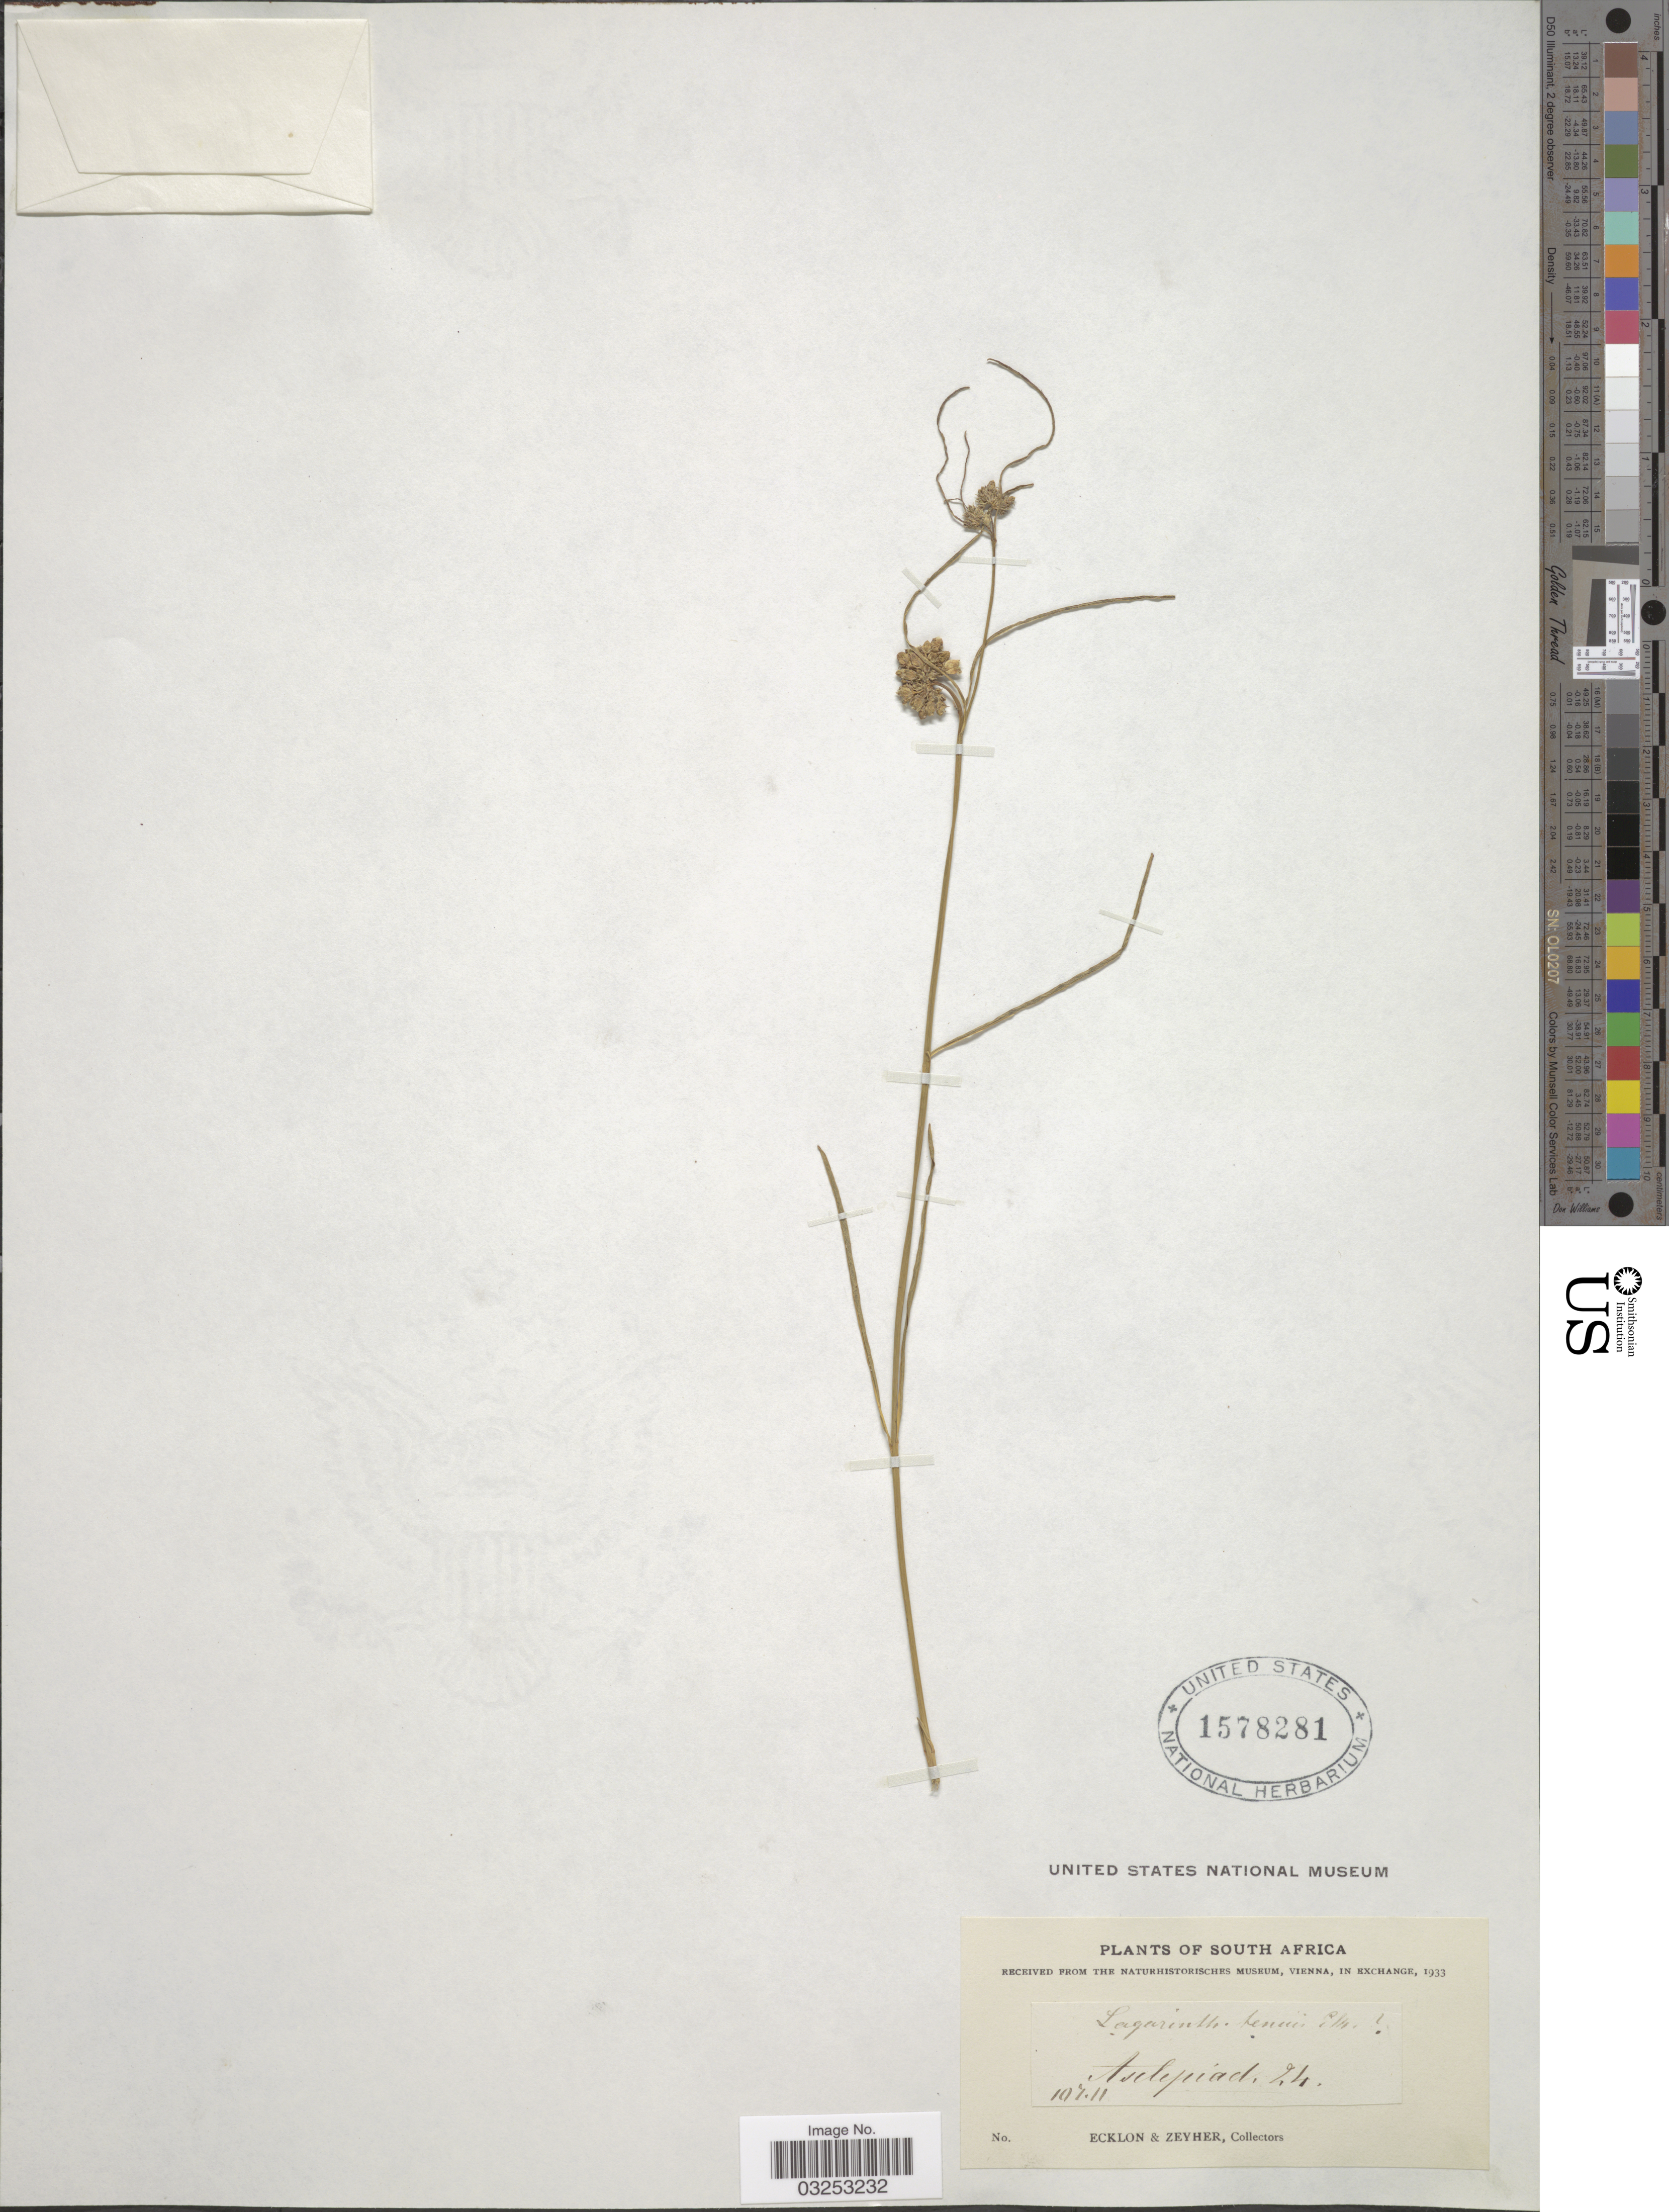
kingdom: Plantae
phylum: Tracheophyta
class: Magnoliopsida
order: Gentianales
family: Apocynaceae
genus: Lagarinthus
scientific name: Lagarinthus tenuis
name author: E. Mey.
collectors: -. Ecklon & -. Zeyher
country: South Africa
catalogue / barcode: US 1578281